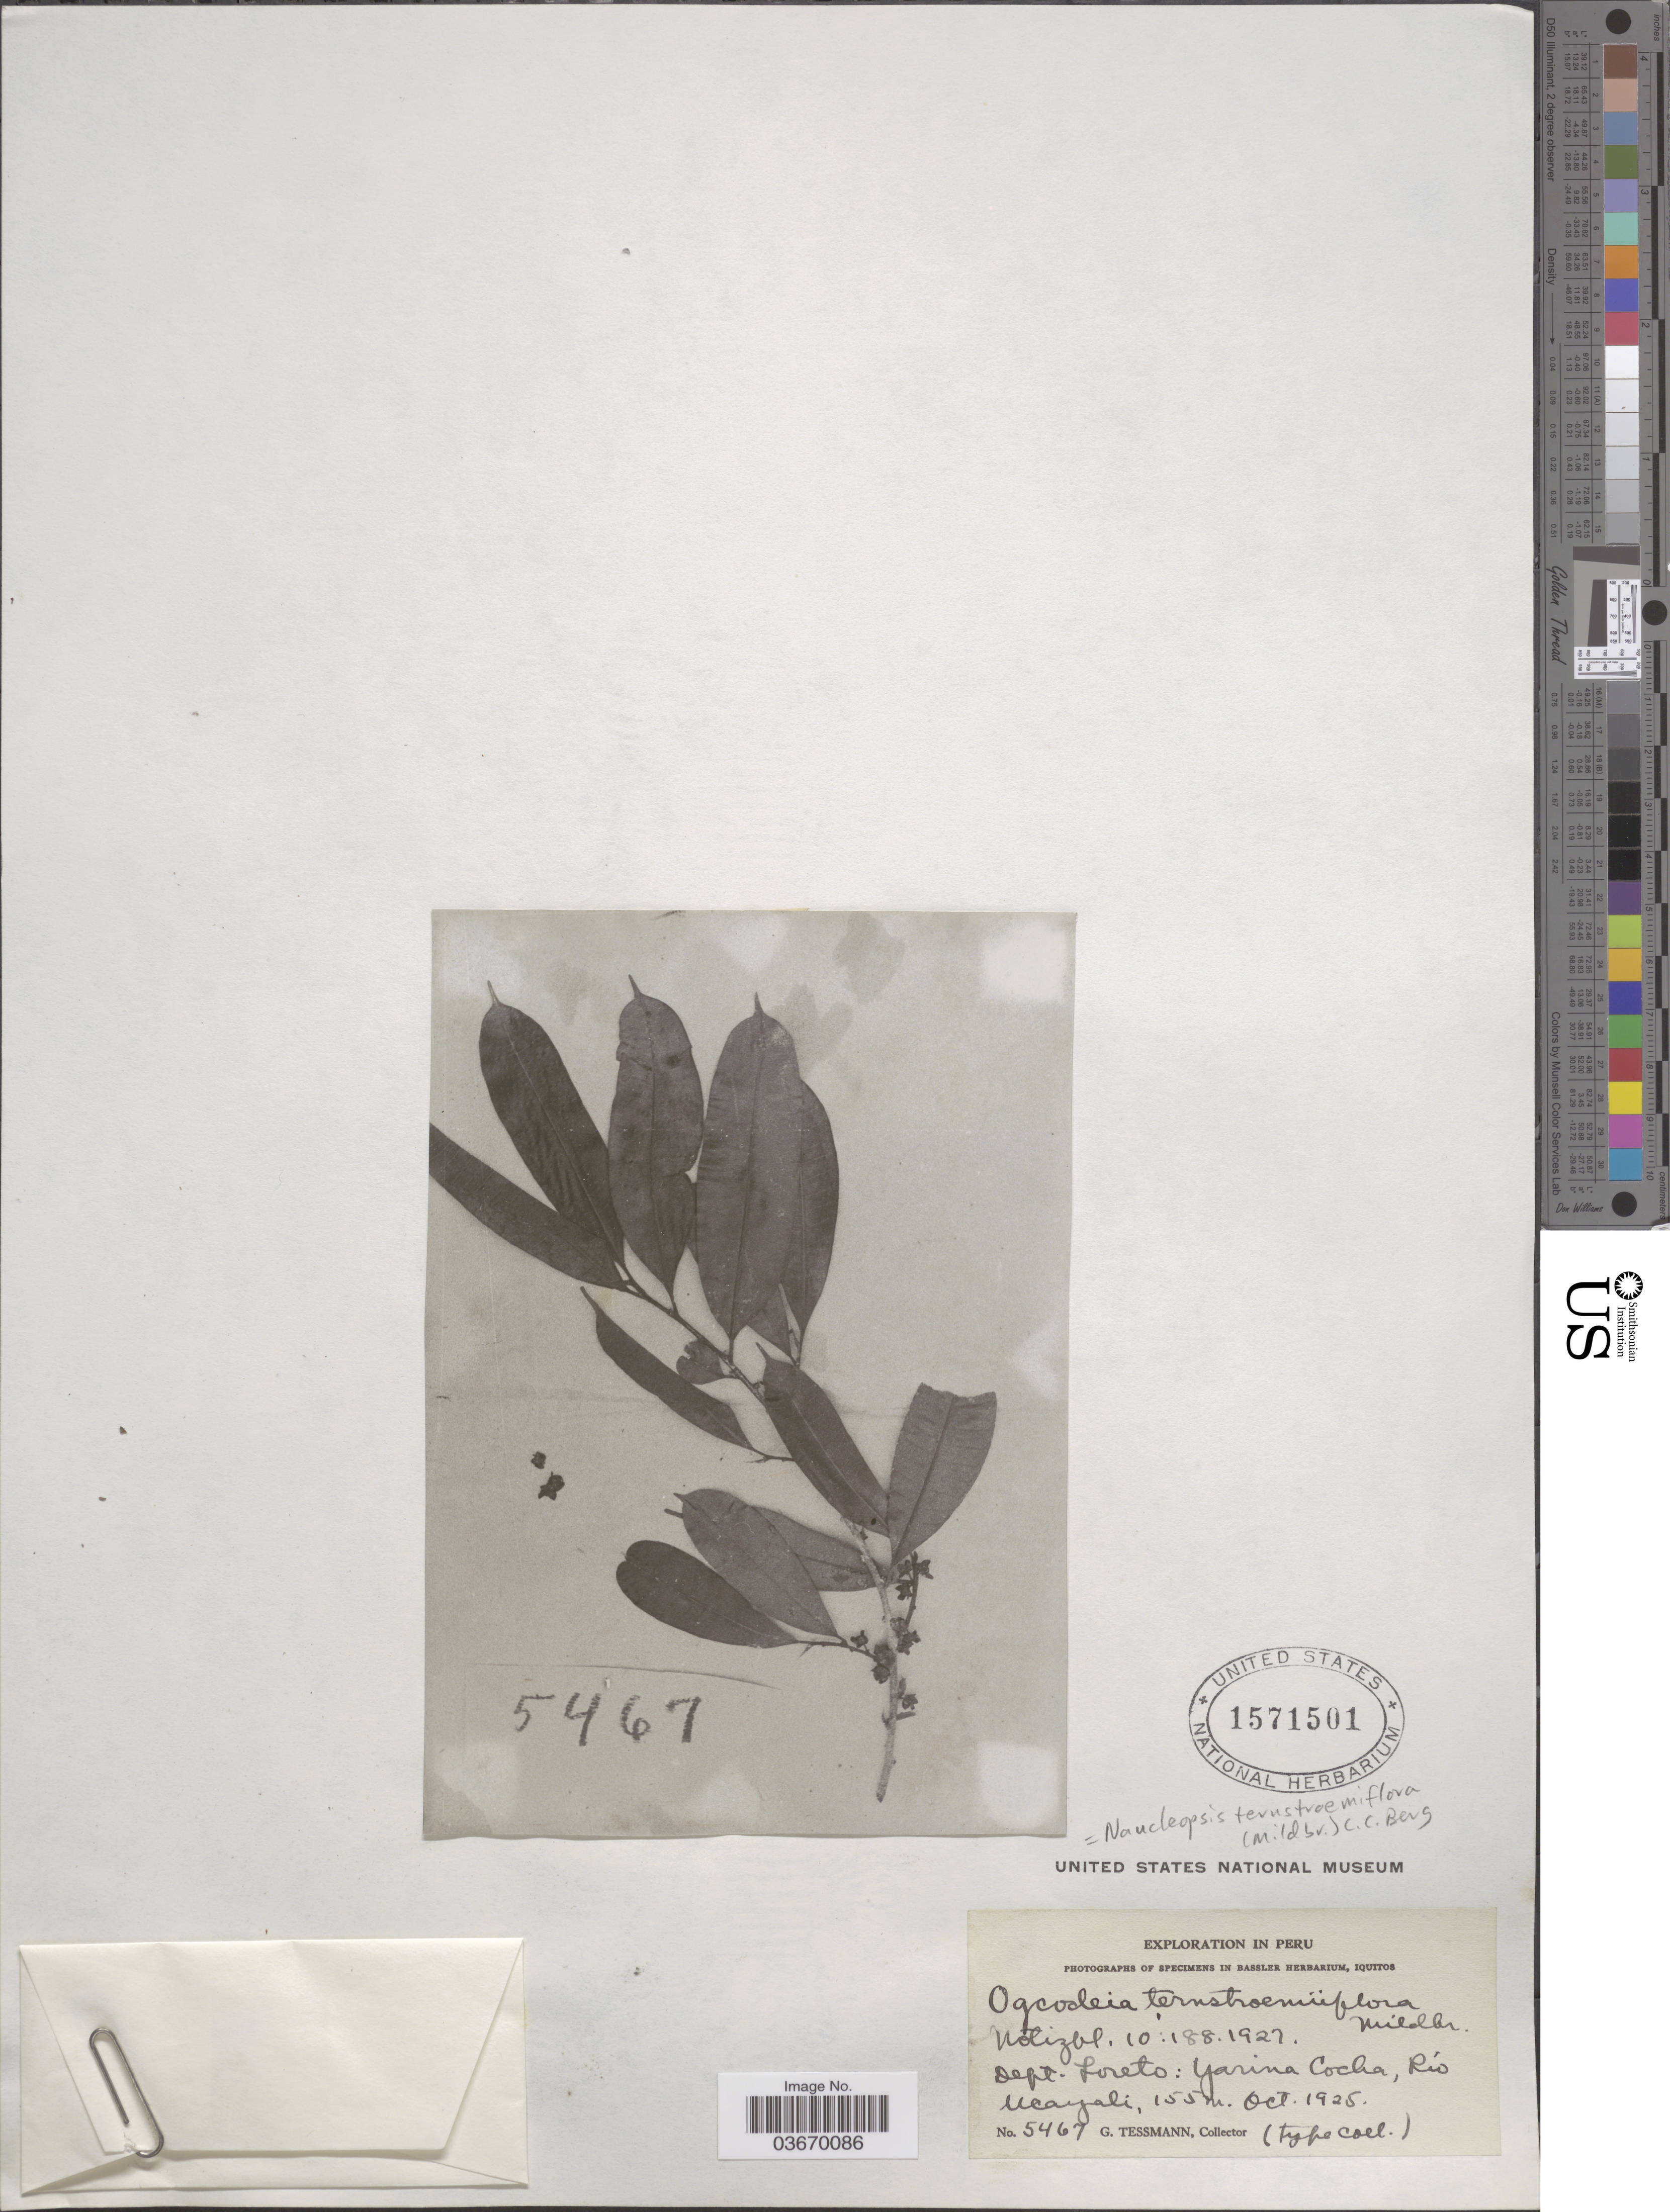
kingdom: Plantae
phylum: Tracheophyta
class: Magnoliopsida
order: Rosales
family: Moraceae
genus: Naucleopsis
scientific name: Naucleopsis ternstroemiiflora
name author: (Mildbr.) C.C. Berg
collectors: G. Tessmann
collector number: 5467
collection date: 1925-10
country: Peru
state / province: Loreto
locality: Dept. Loreto: Yarina Cocha, Río Ucayali.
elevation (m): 155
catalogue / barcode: US 1571501